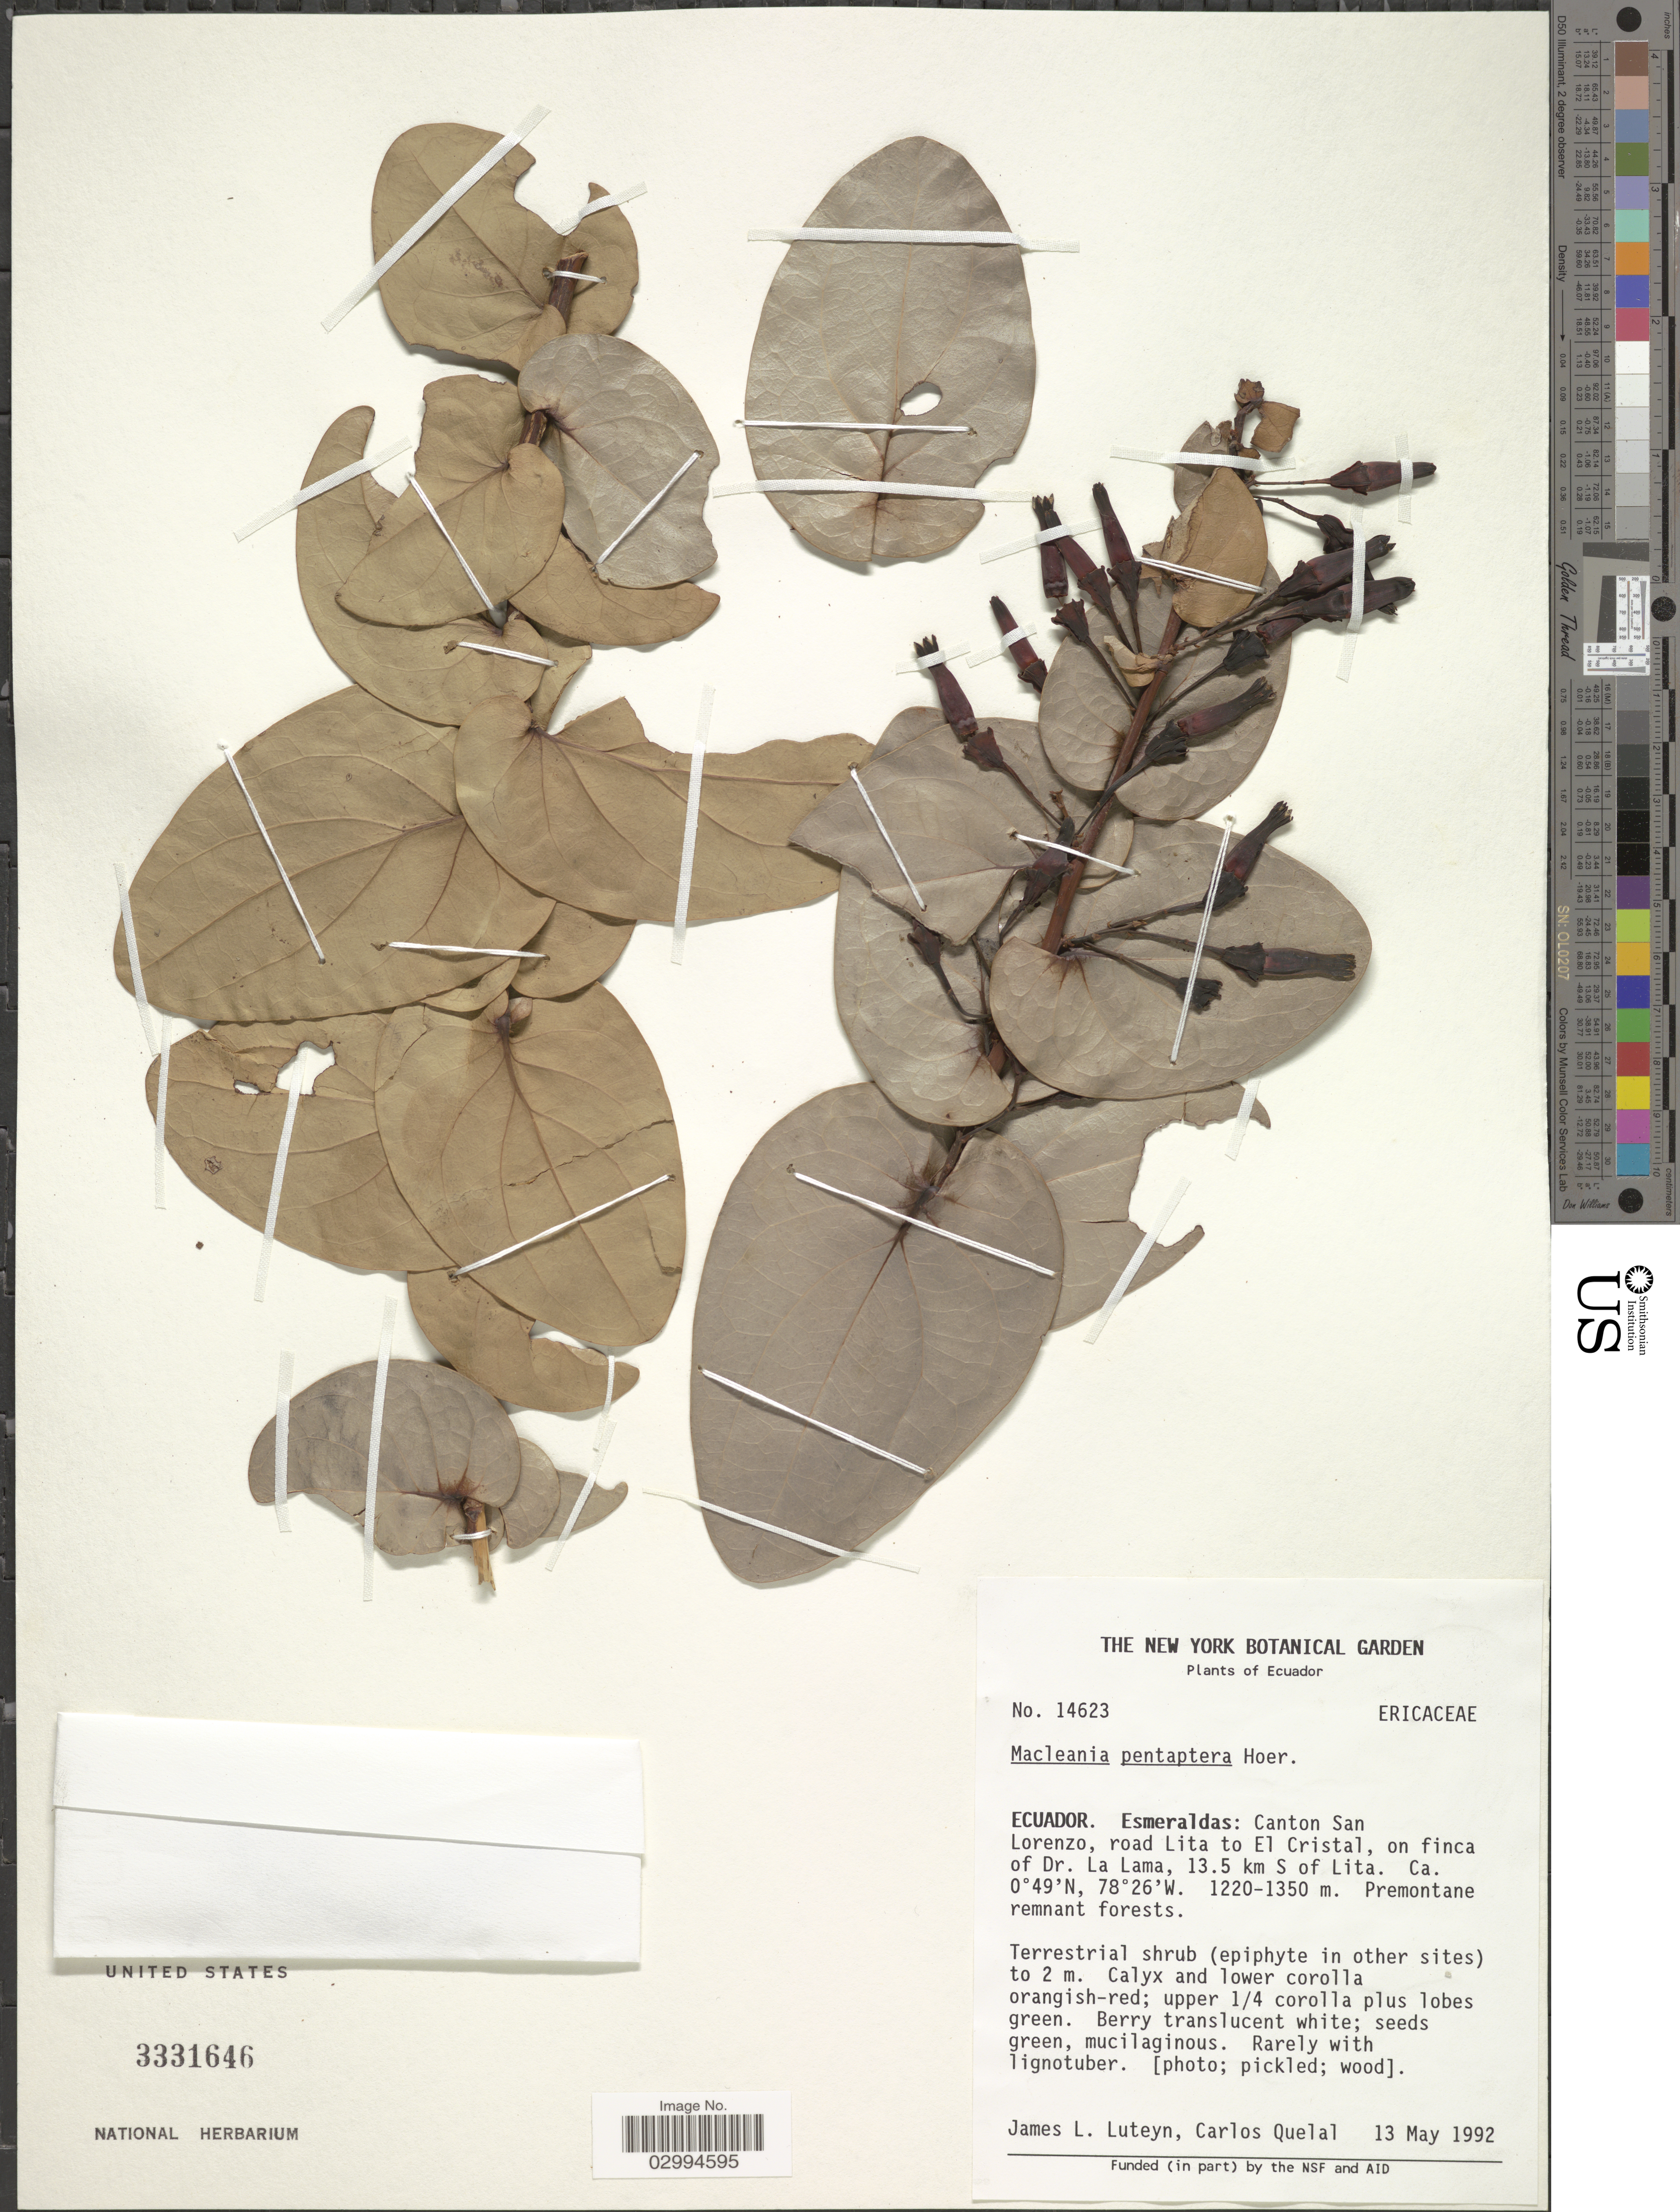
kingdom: Plantae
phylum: Tracheophyta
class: Magnoliopsida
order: Ericales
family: Ericaceae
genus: Macleania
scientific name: Macleania pentaptera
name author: Hoerold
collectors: J. L. Luteyn & C. Quelal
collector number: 14623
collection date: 1992-05-13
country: Ecuador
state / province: Esmeraldas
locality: Canton San Lorenzo, road Lita to El Cristal, on finca of Dr. La Lama, 13.5 km S of Lita.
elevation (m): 1220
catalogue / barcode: US 3331646